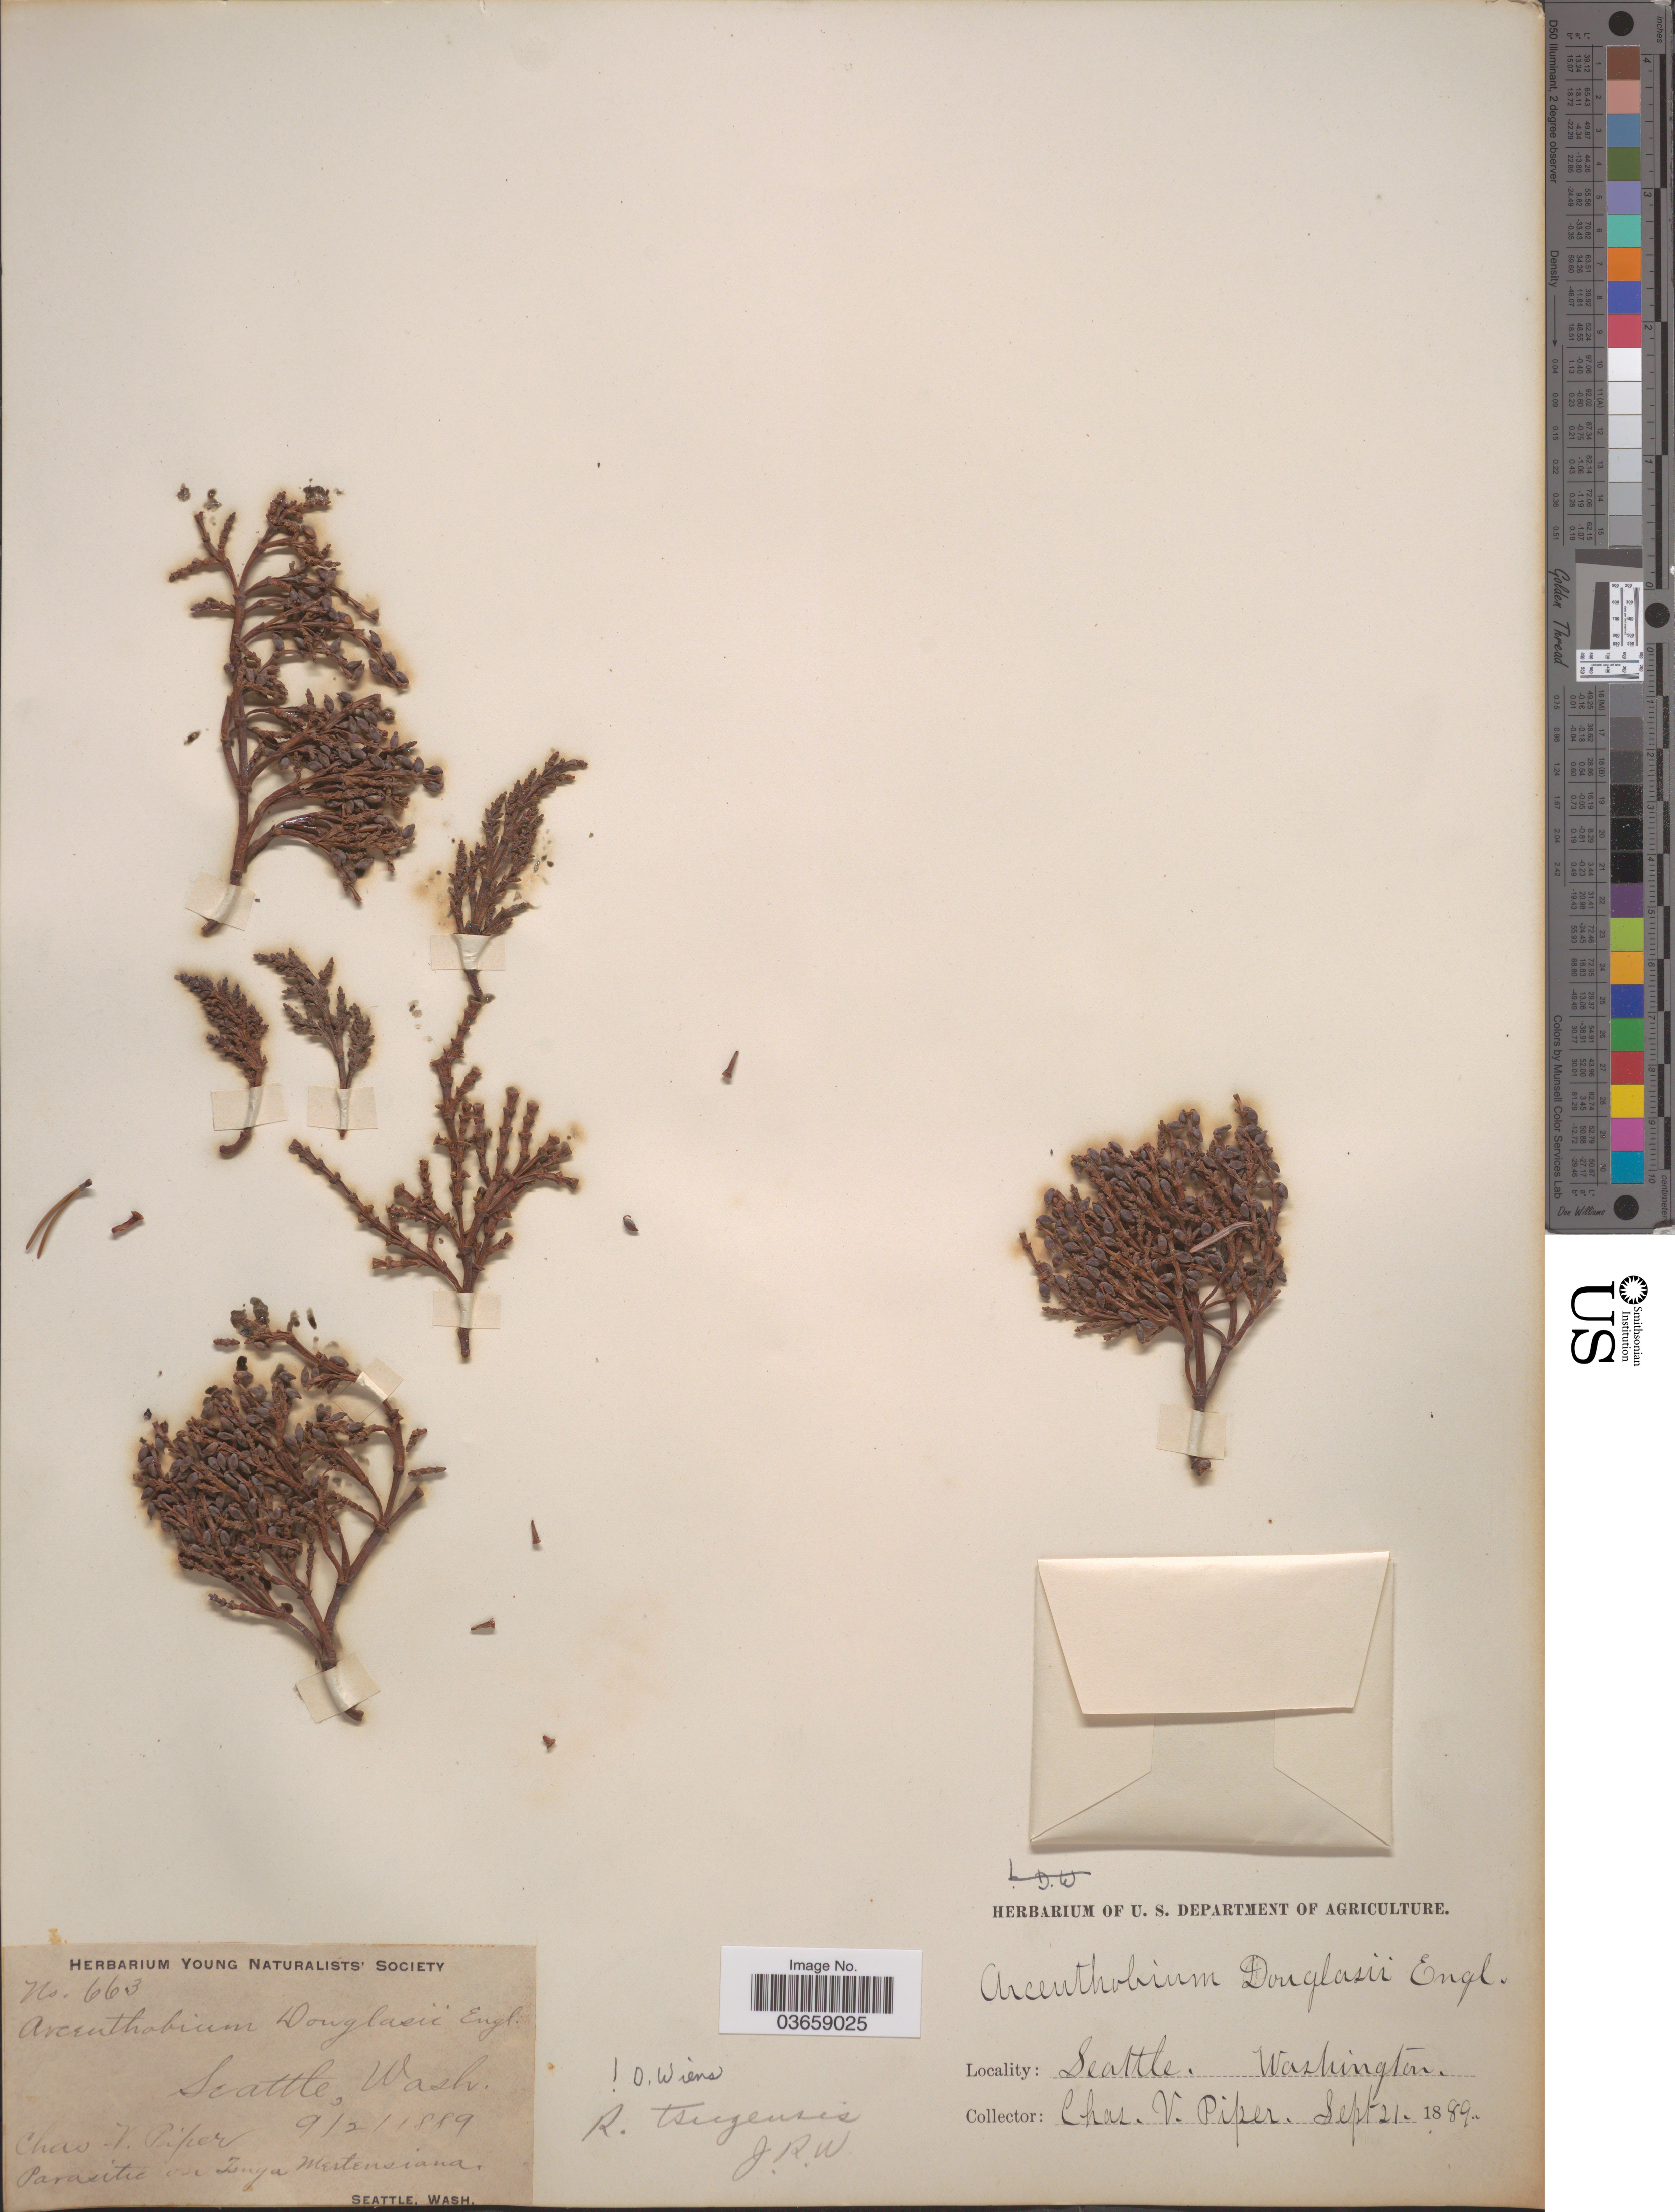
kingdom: Plantae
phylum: Tracheophyta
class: Magnoliopsida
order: Santalales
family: Viscaceae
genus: Arceuthobium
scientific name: Arceuthobium tsugense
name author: (Rosend.) G.N. Jones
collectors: C. V. Piper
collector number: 663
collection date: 1889-09-02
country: United States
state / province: Washington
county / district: King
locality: Seattle.